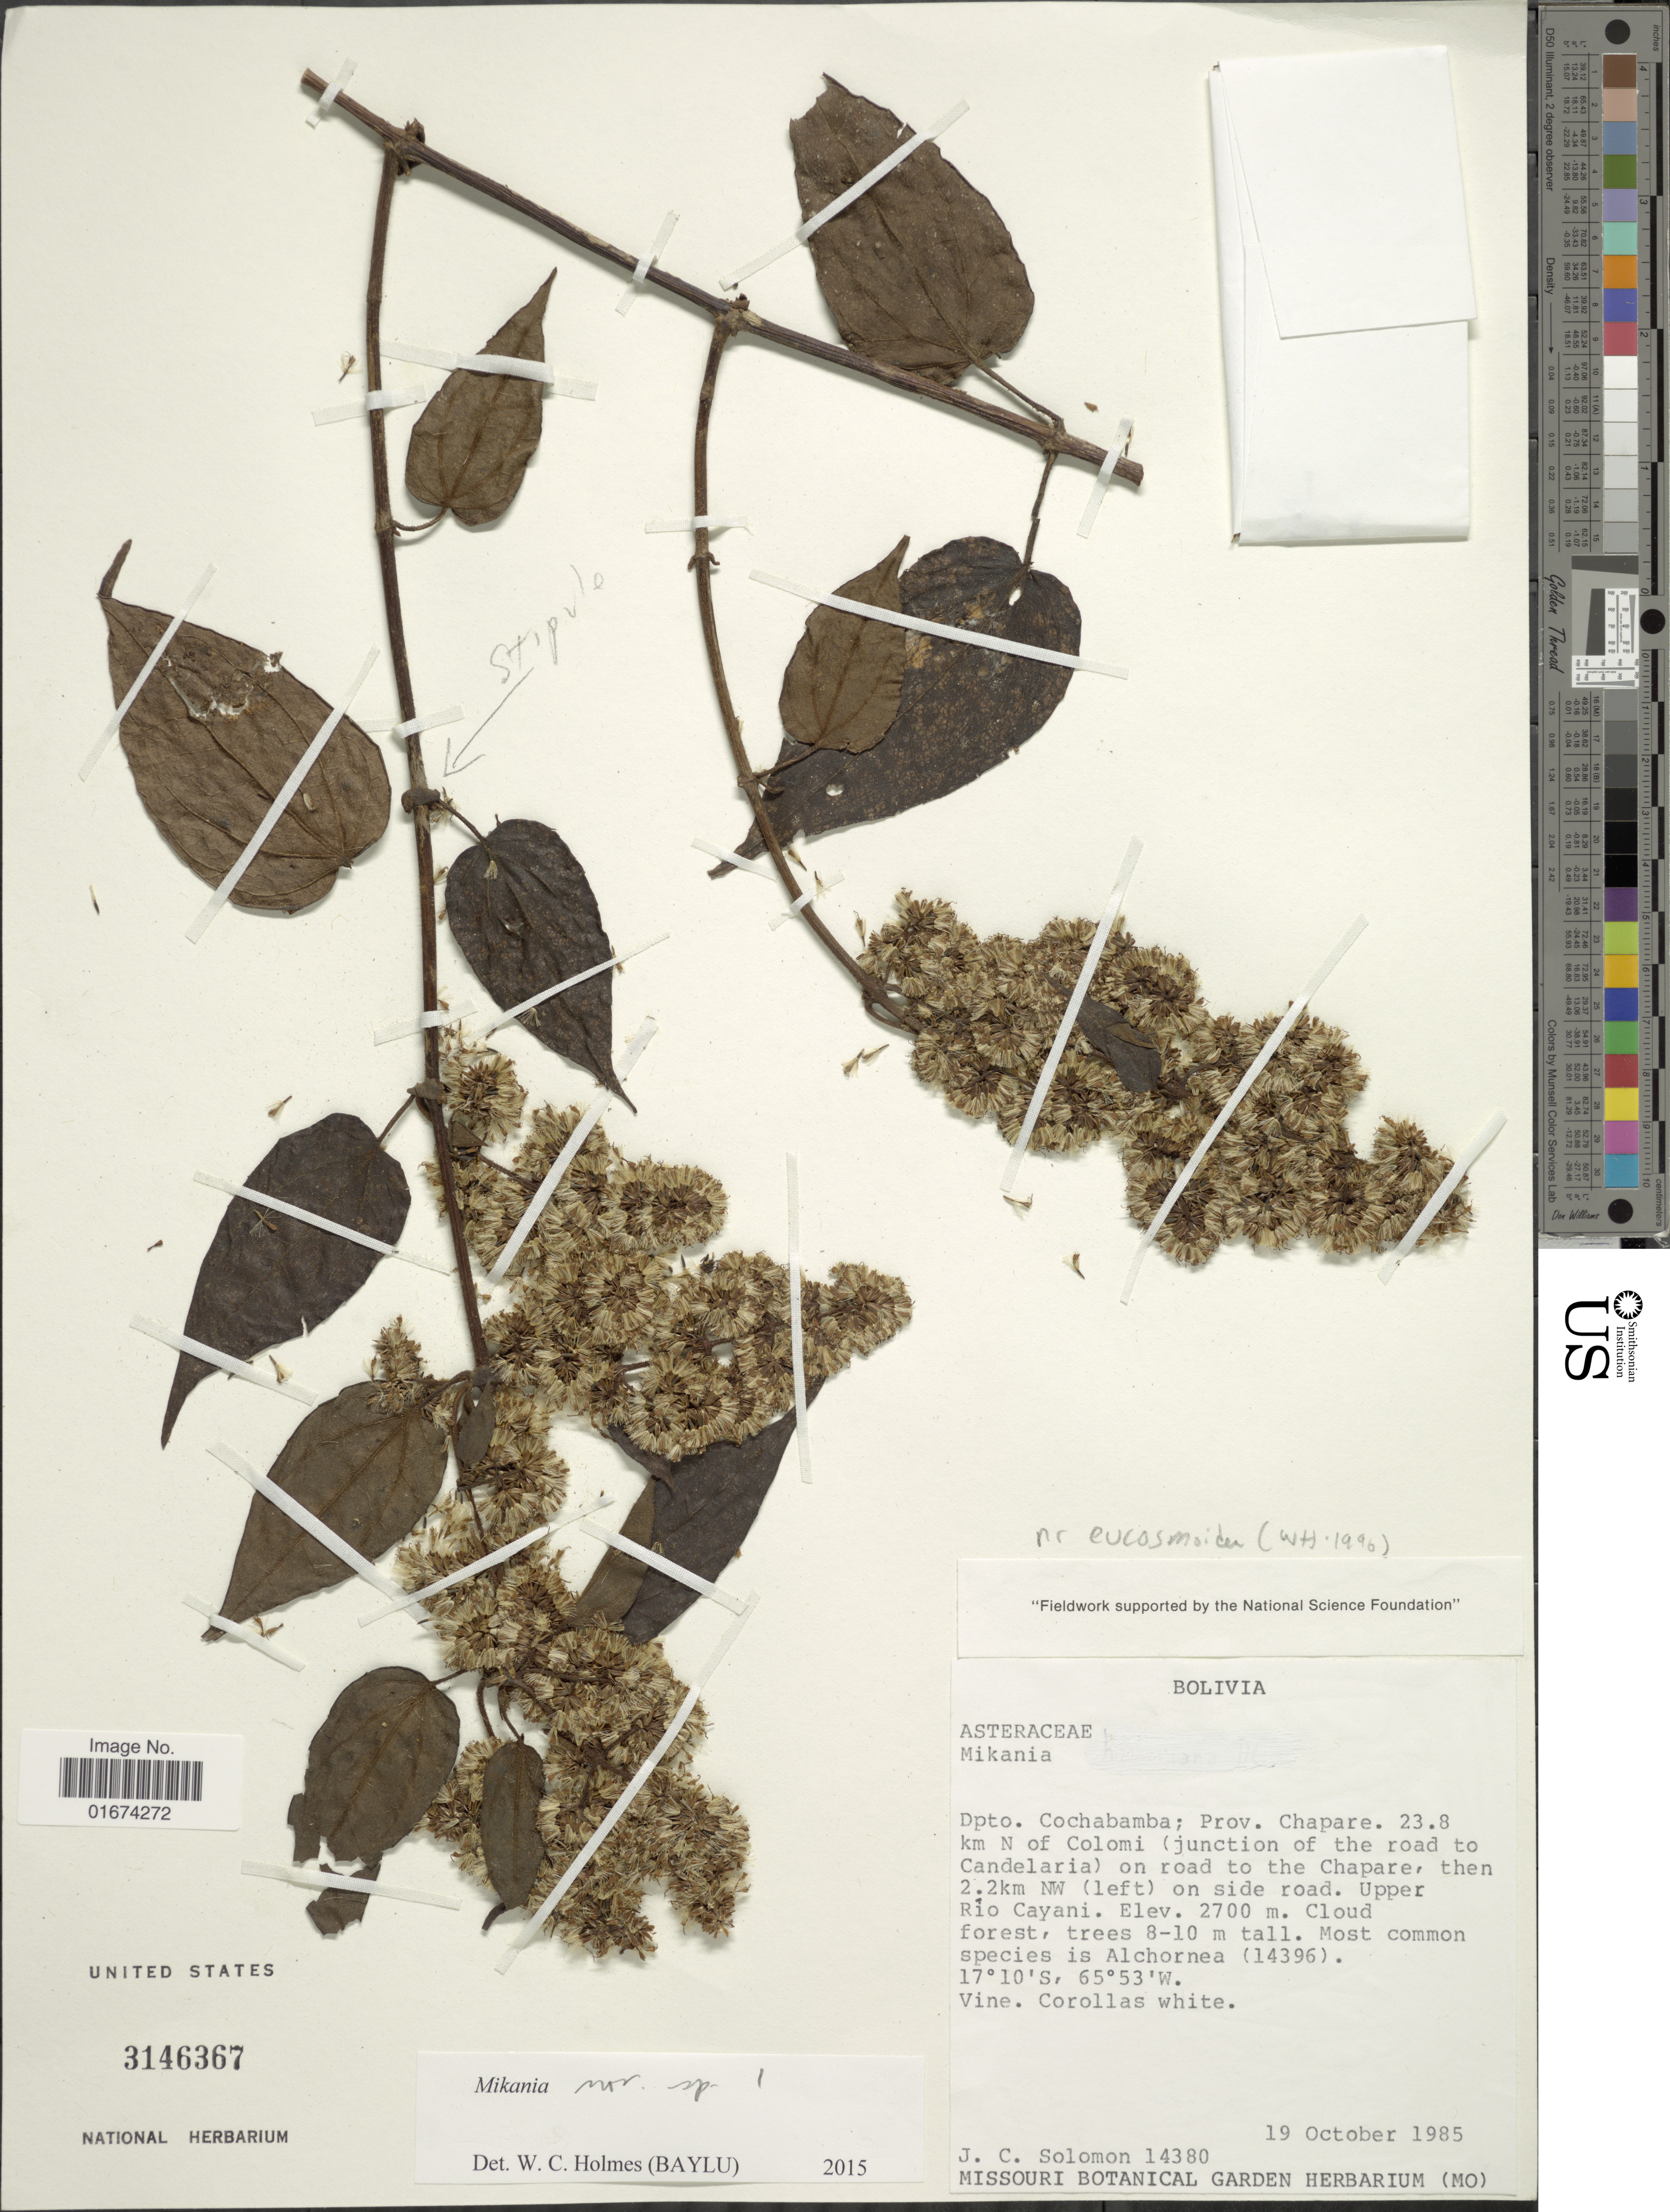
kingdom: Plantae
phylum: Tracheophyta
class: Magnoliopsida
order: Asterales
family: Asteraceae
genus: Mikania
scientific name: Mikania sp.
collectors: J. C. Solomon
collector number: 14380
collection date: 1985-10-19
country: Bolivia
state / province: Cochabamba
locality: Dept. Cochabamba: Prov. Chapare. 23.8 km N of Colomi (junction of the road to Candelaria) on road to the Chapare, then 2.2km NW (left) on side road. Upper Rio Cayani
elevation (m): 2700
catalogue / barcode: US 3146367